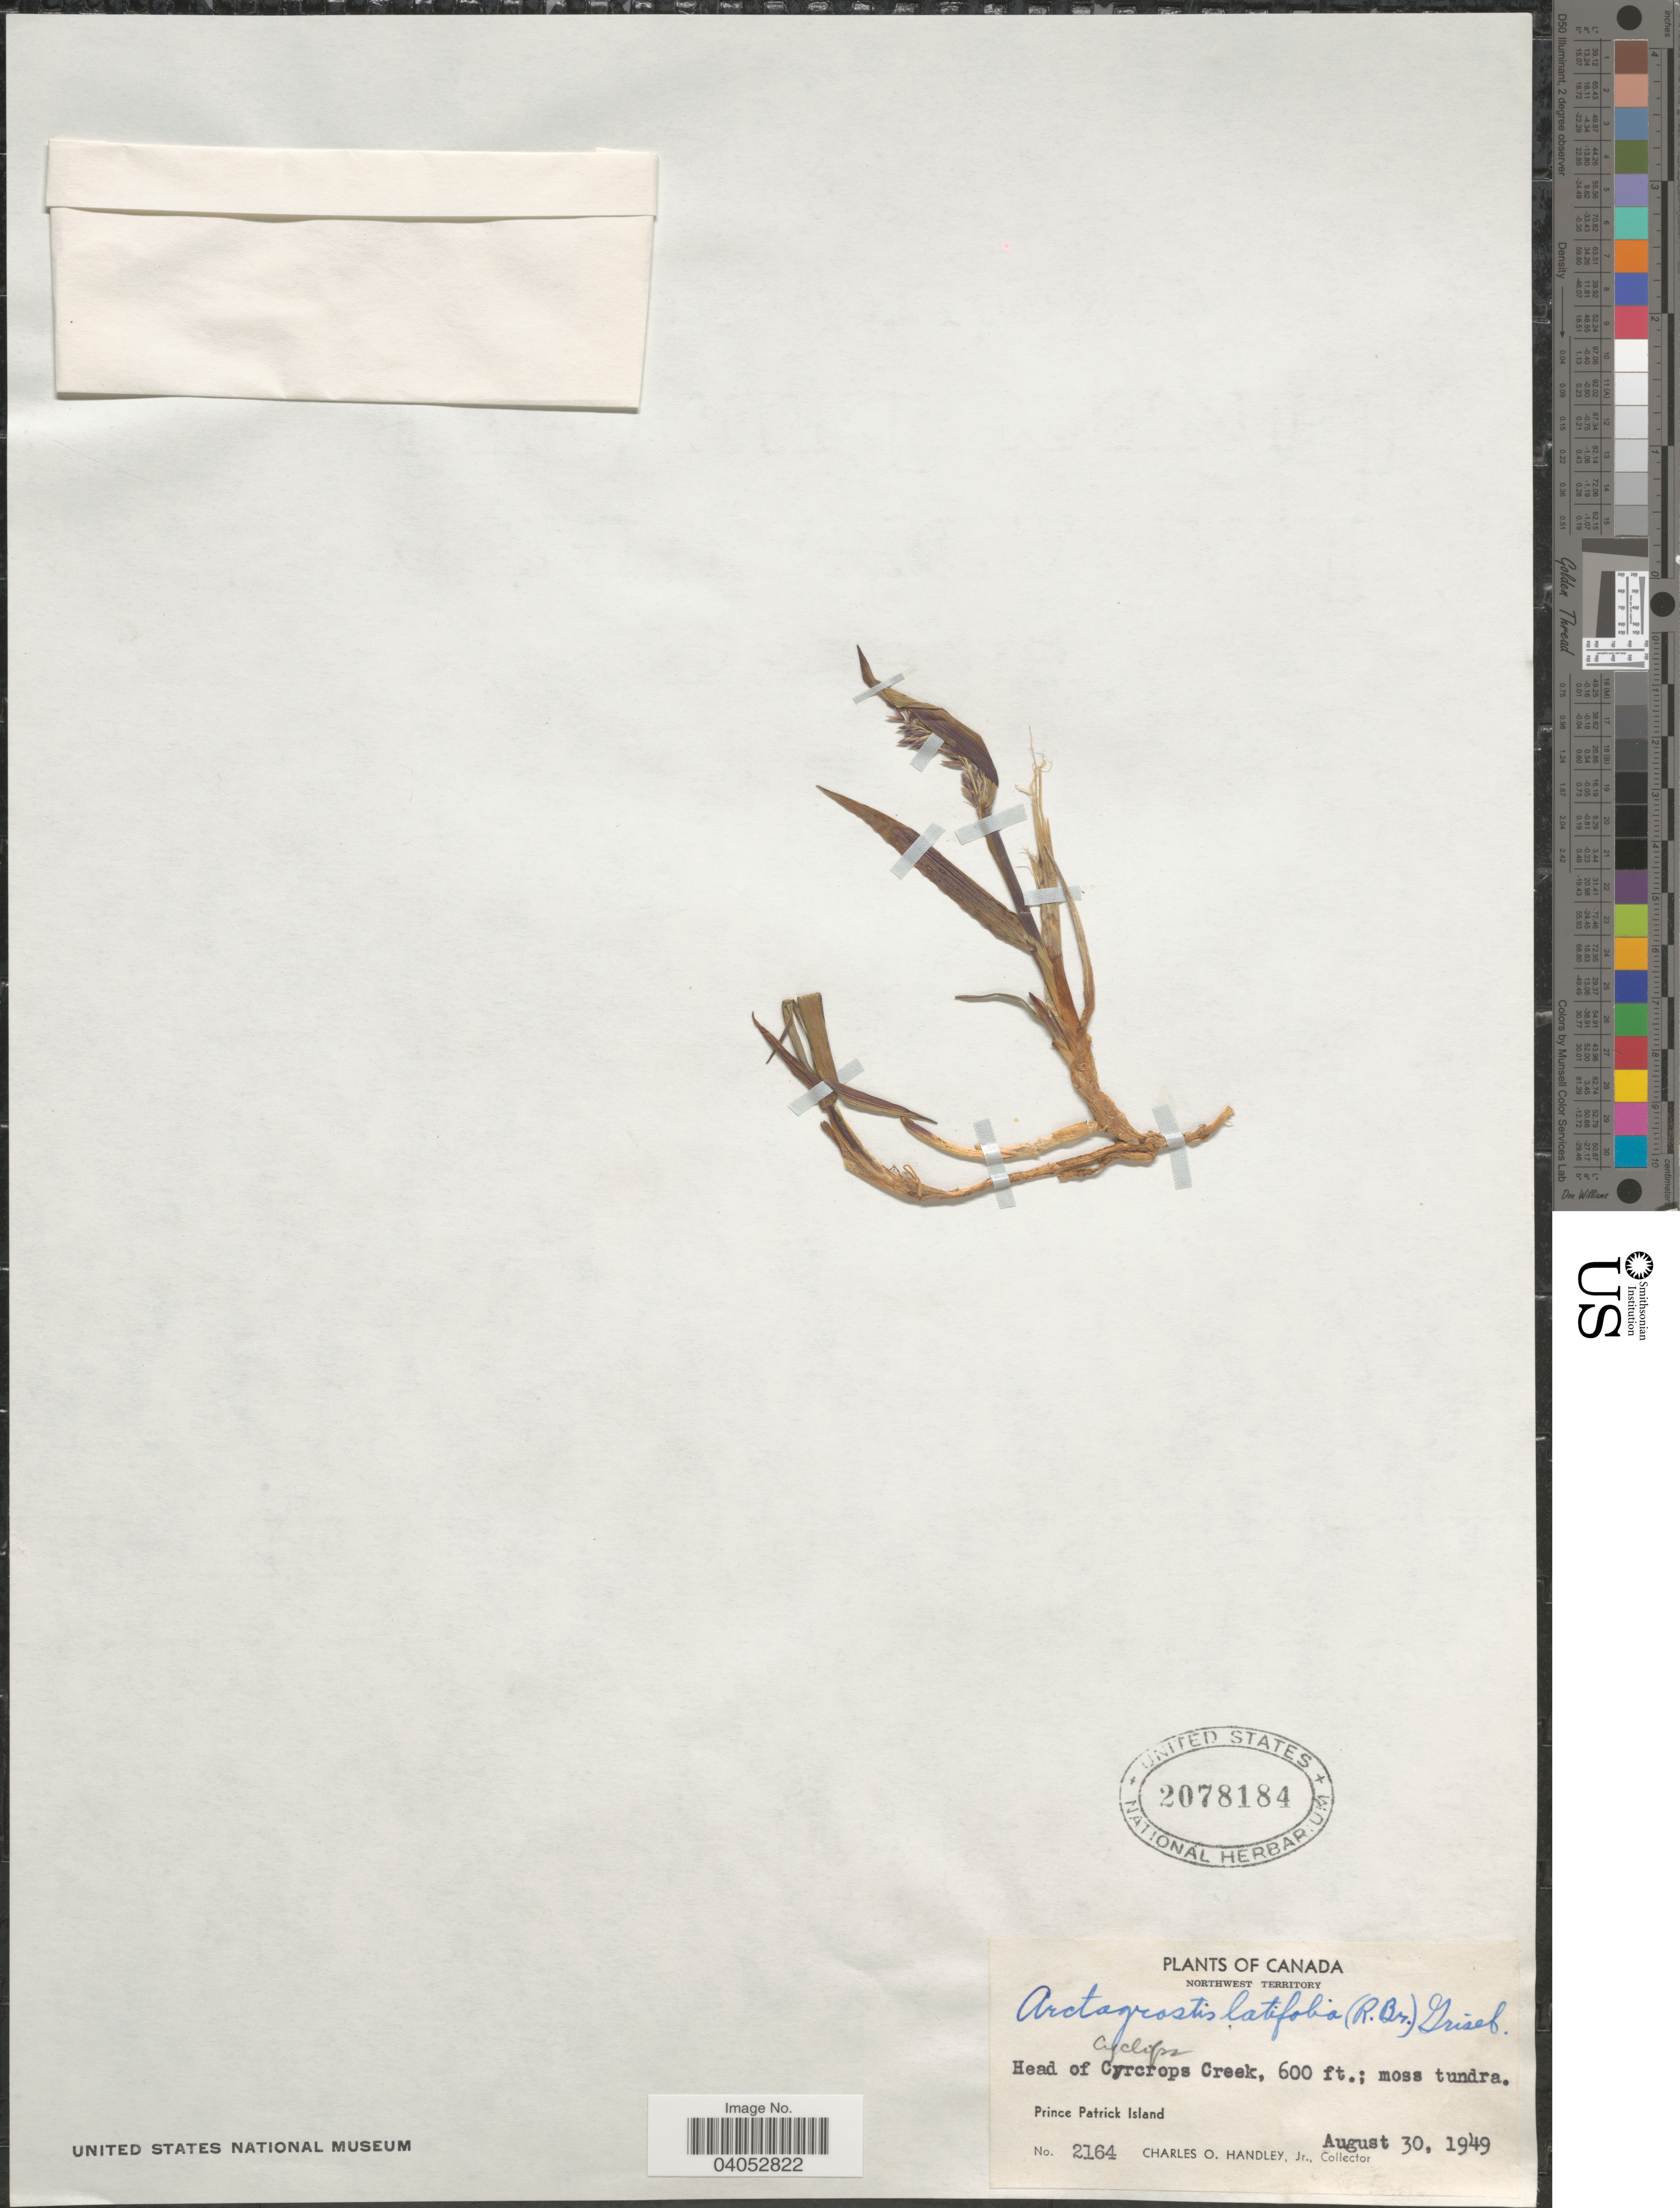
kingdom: Plantae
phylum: Tracheophyta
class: Liliopsida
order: Poales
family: Poaceae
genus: Arctagrostis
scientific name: Arctagrostis latifolia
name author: (R. Br.) Griseb.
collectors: C. Handley Jr.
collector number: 2164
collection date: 1949-08-30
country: Canada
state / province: Northwest Territories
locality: Northwest Territory. Head of Cyclops Creek. Prince Patrick Island.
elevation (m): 183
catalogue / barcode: US 2078184